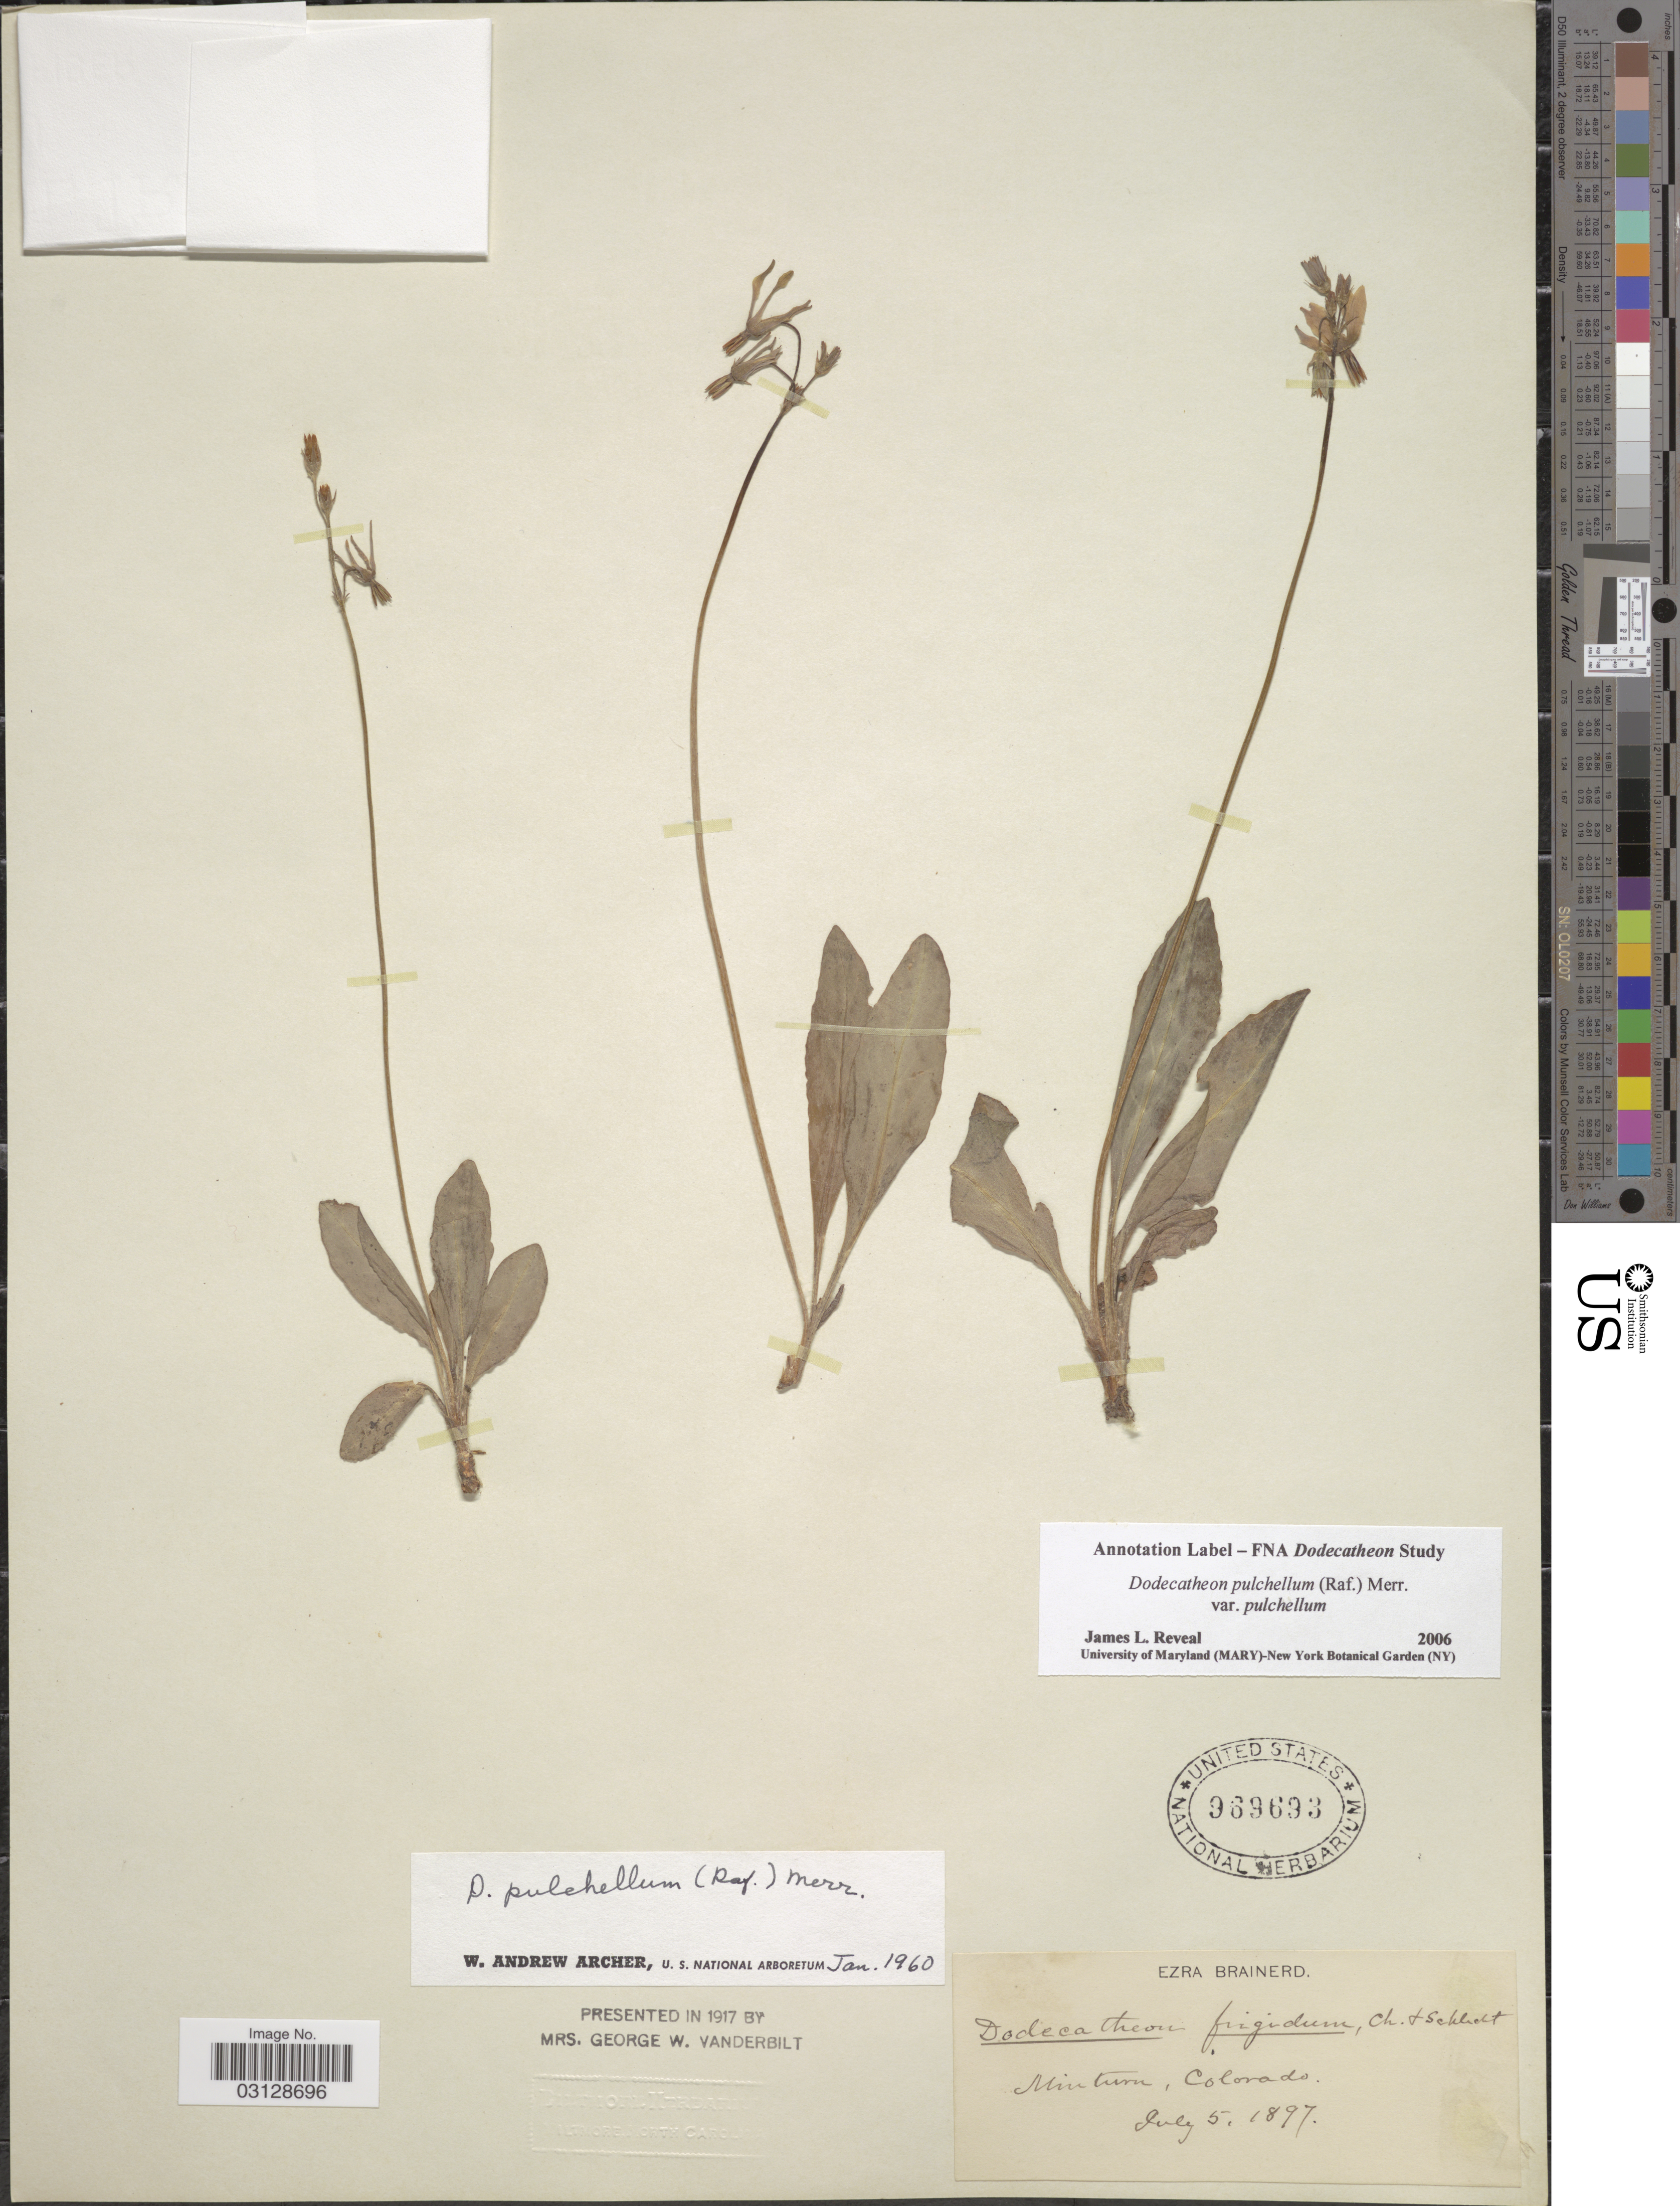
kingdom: Plantae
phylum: Tracheophyta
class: Magnoliopsida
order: Ericales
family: Primulaceae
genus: Dodecatheon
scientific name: Dodecatheon pulchellum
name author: (Raf.) Merr.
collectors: E. Brainerd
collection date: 1897-07-05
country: United States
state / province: Colorado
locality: Minturn.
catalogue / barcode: US 969693